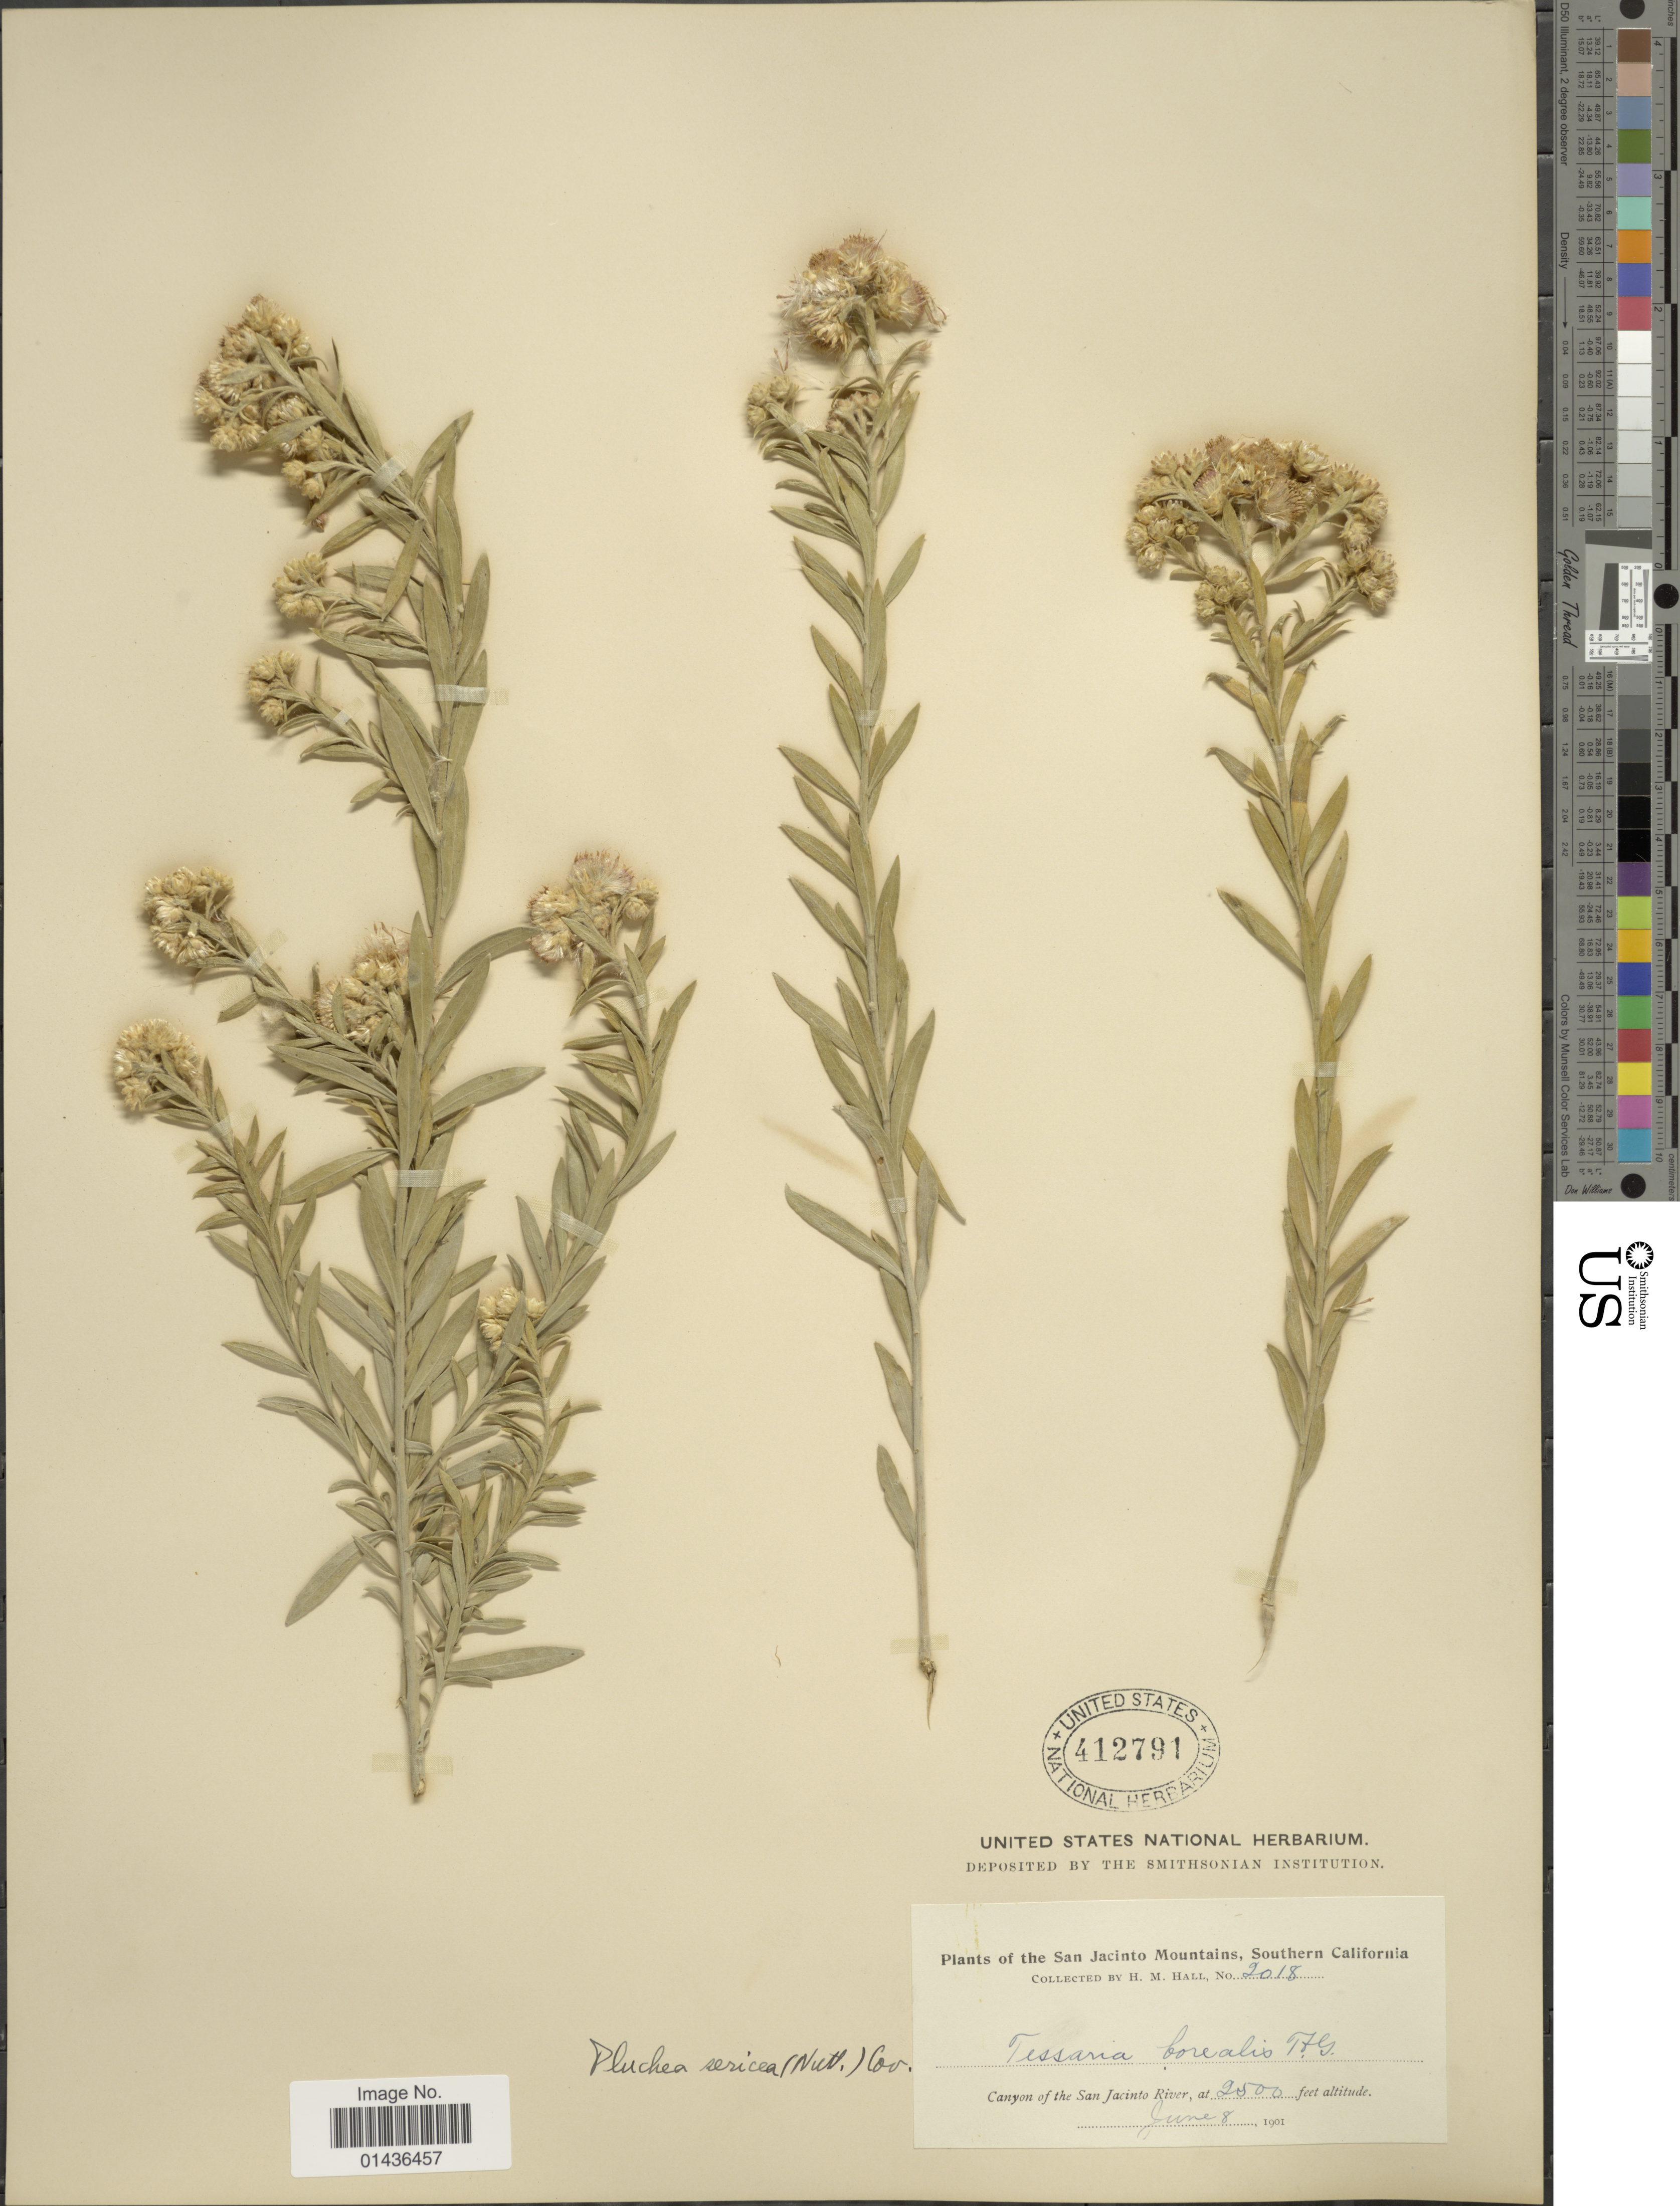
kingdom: Plantae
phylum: Tracheophyta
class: Magnoliopsida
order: Asterales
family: Asteraceae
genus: Pluchea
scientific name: Pluchea sericea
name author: (Nutt.) Coville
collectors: H. M. Hall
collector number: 2018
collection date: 1901-06-08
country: United States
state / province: California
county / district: Riverside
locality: San Jacinto Mountains, Southern California, Canyon of the San Jacinto River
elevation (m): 762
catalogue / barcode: US 412791